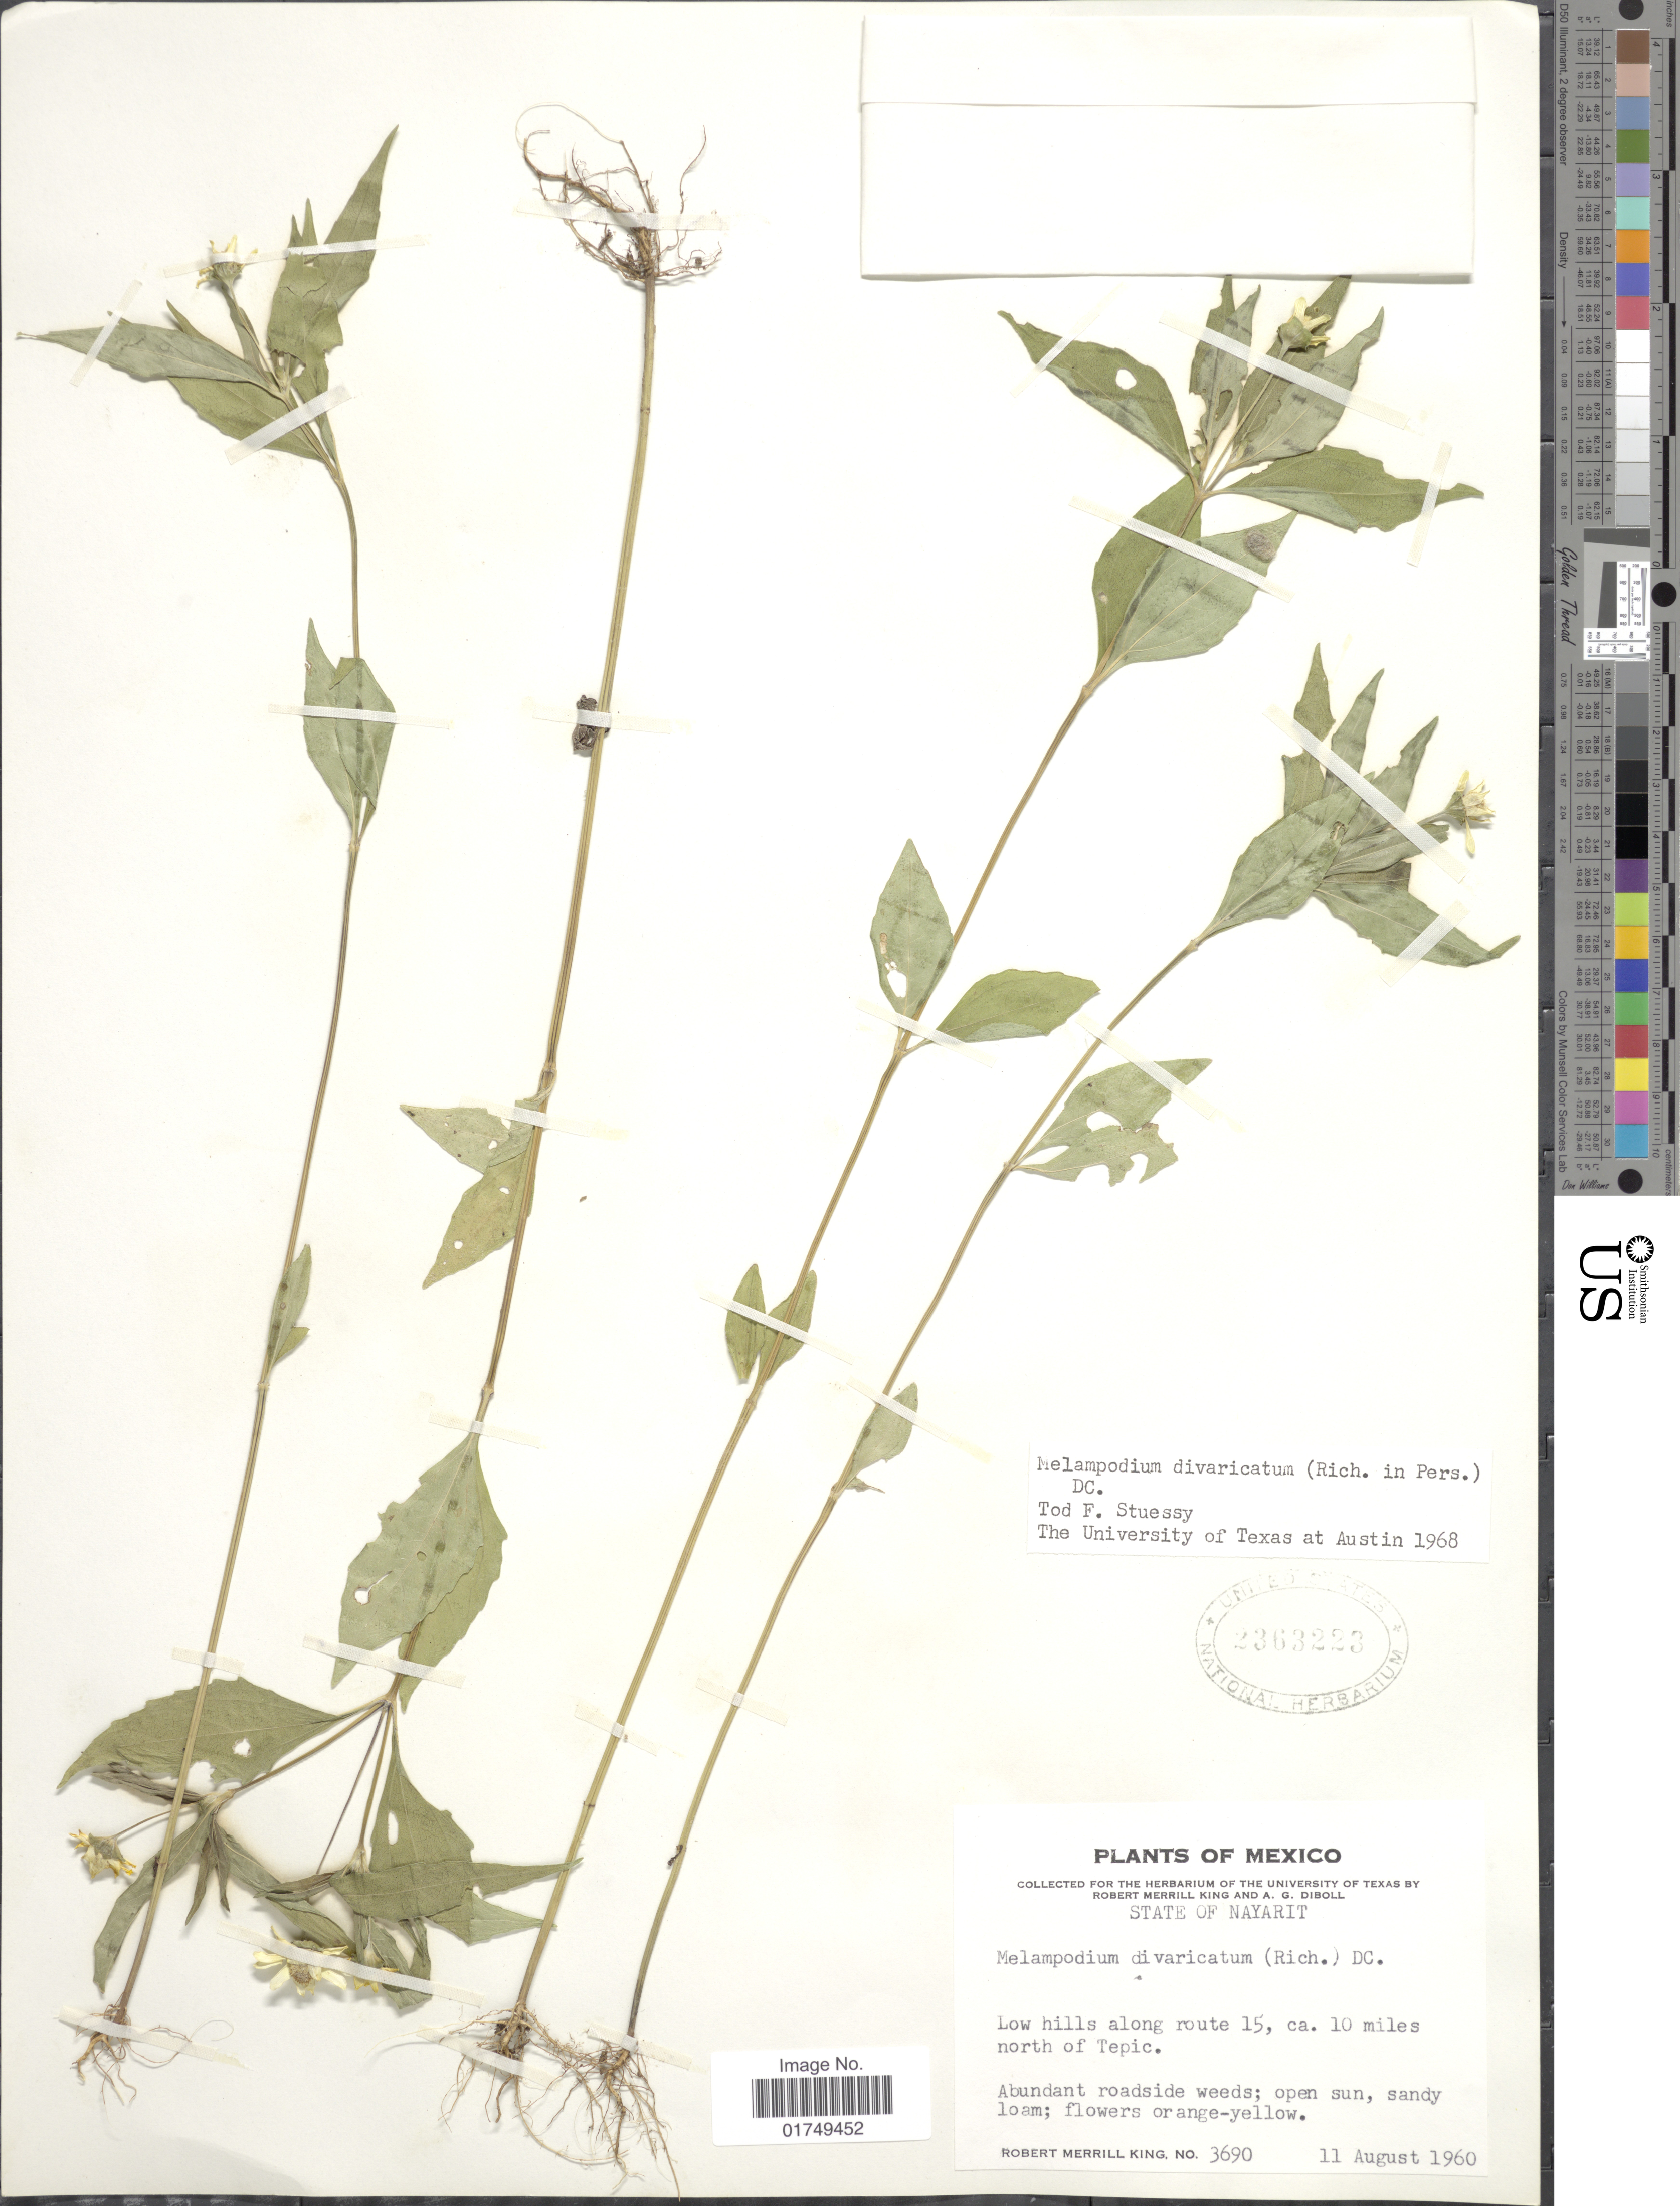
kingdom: Plantae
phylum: Tracheophyta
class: Magnoliopsida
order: Asterales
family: Asteraceae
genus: Melampodium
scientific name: Melampodium divaricatum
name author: (Rich.) DC.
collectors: R. M. King & A. Diboll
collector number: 3690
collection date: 1960-08-11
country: Mexico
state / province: Nayarit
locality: Along route 15, ca 10 miles north of Tepic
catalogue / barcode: US 2363223